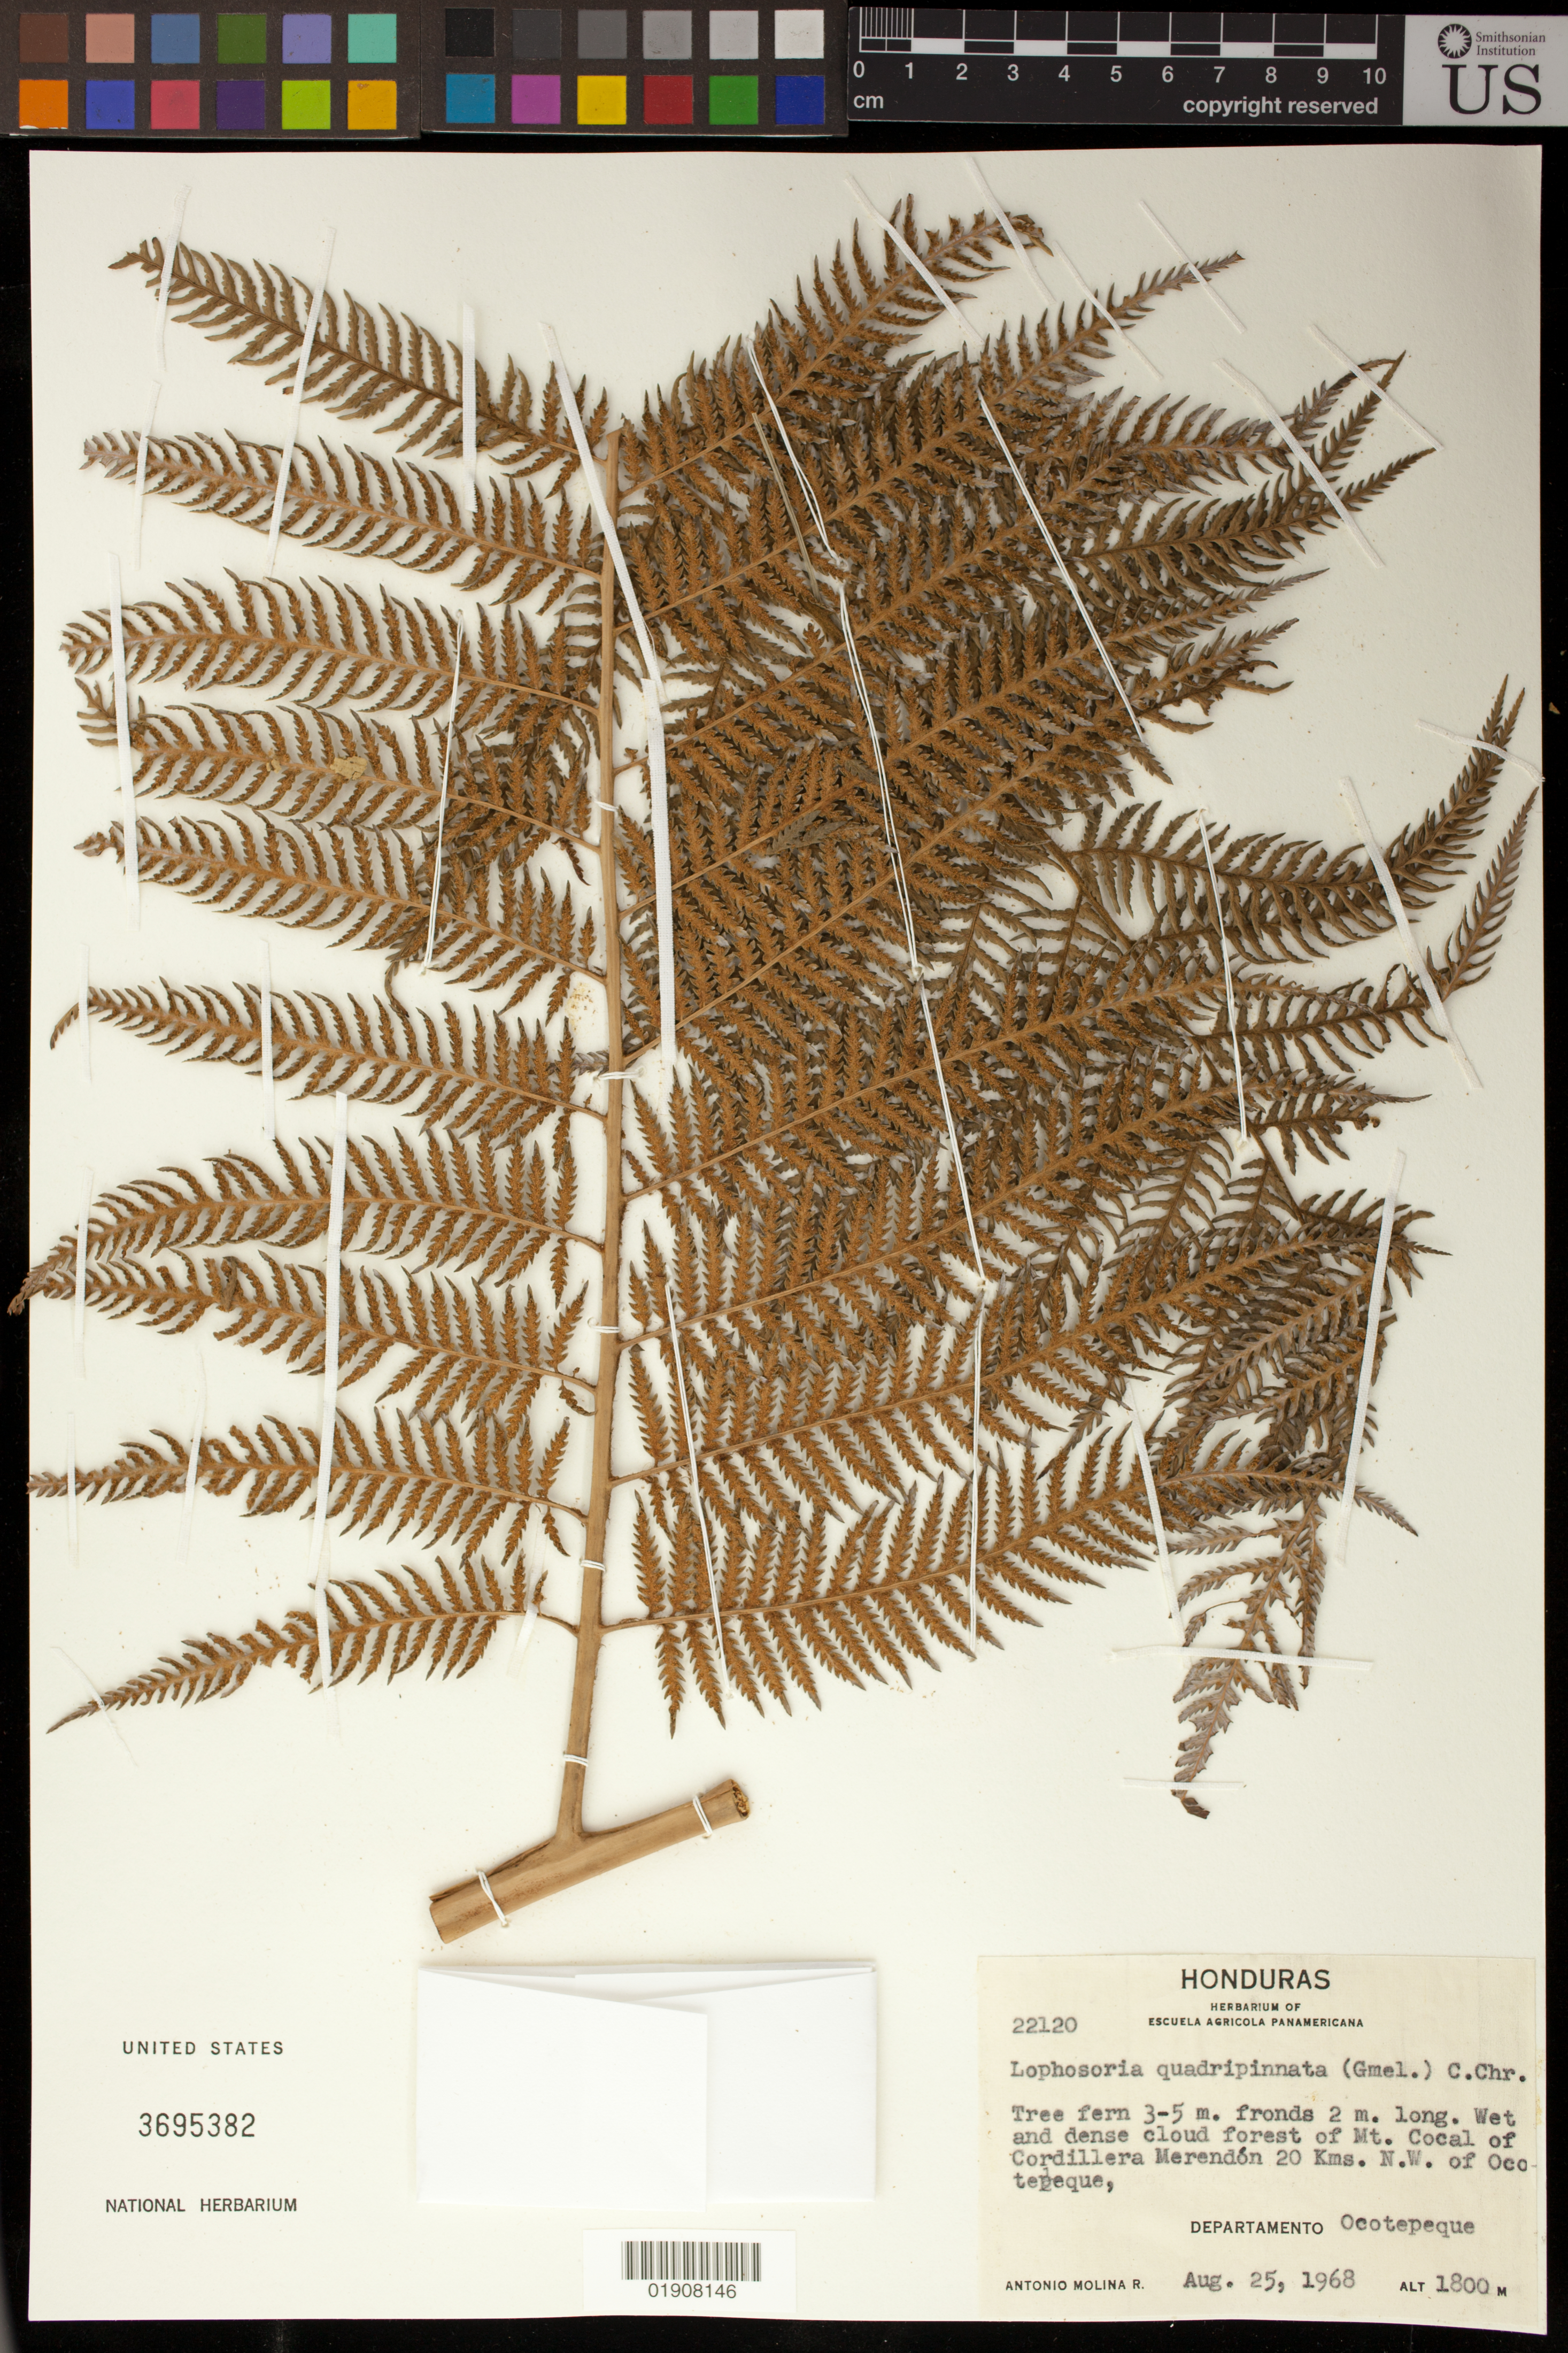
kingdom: Plantae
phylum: Tracheophyta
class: Polypodiopsida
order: Cyatheales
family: Dicksoniaceae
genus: Lophosoria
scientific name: Lophosoria quadripinnata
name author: (J.F. Gmel.) C. Chr.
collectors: A. Molina R.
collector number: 22120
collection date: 1968-08-25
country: Honduras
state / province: Ocotepeque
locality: Mt. Cocal of Cordillera Merendon 20 kms. NW of Ocotepeque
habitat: Wet and dense cloud forest.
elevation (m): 1800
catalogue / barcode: US 3695382